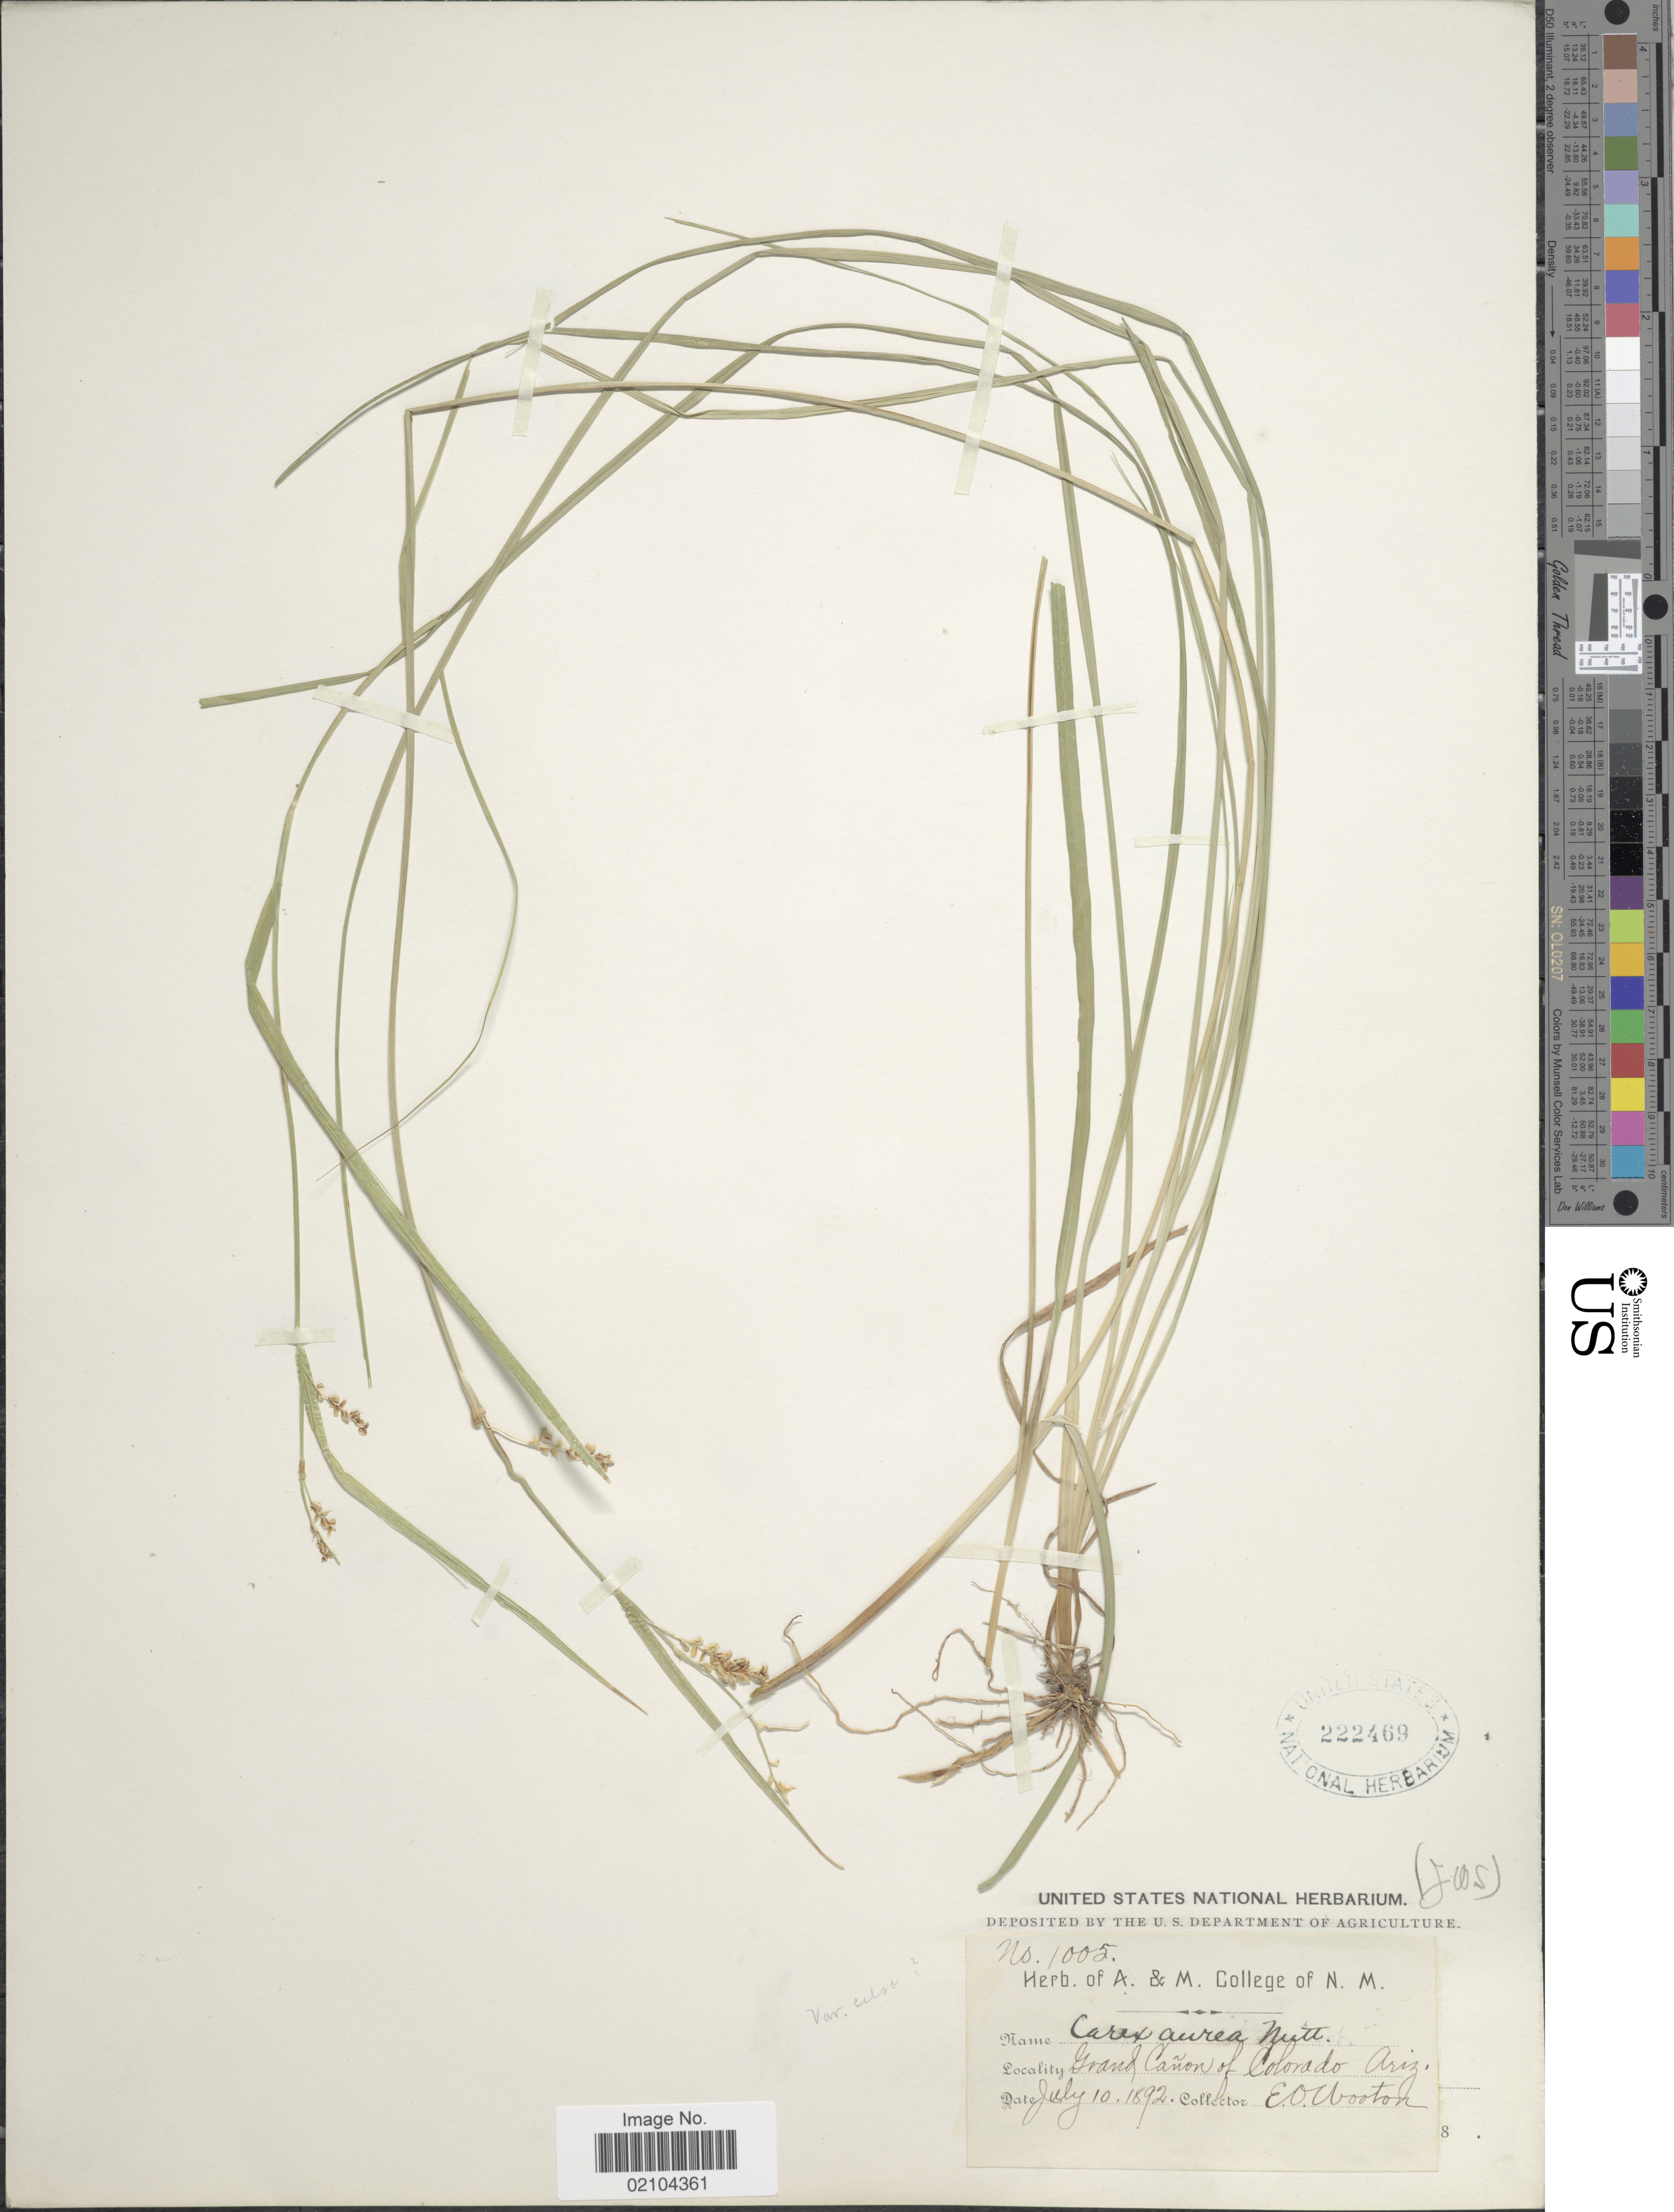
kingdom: Plantae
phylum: Tracheophyta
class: Liliopsida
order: Poales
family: Cyperaceae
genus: Carex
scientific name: Carex aurea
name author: Nutt.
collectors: E. O. Wooton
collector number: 1005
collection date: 1892-07-10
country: United States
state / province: Arizona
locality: Grand Canon of Colorado.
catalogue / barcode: US 222469